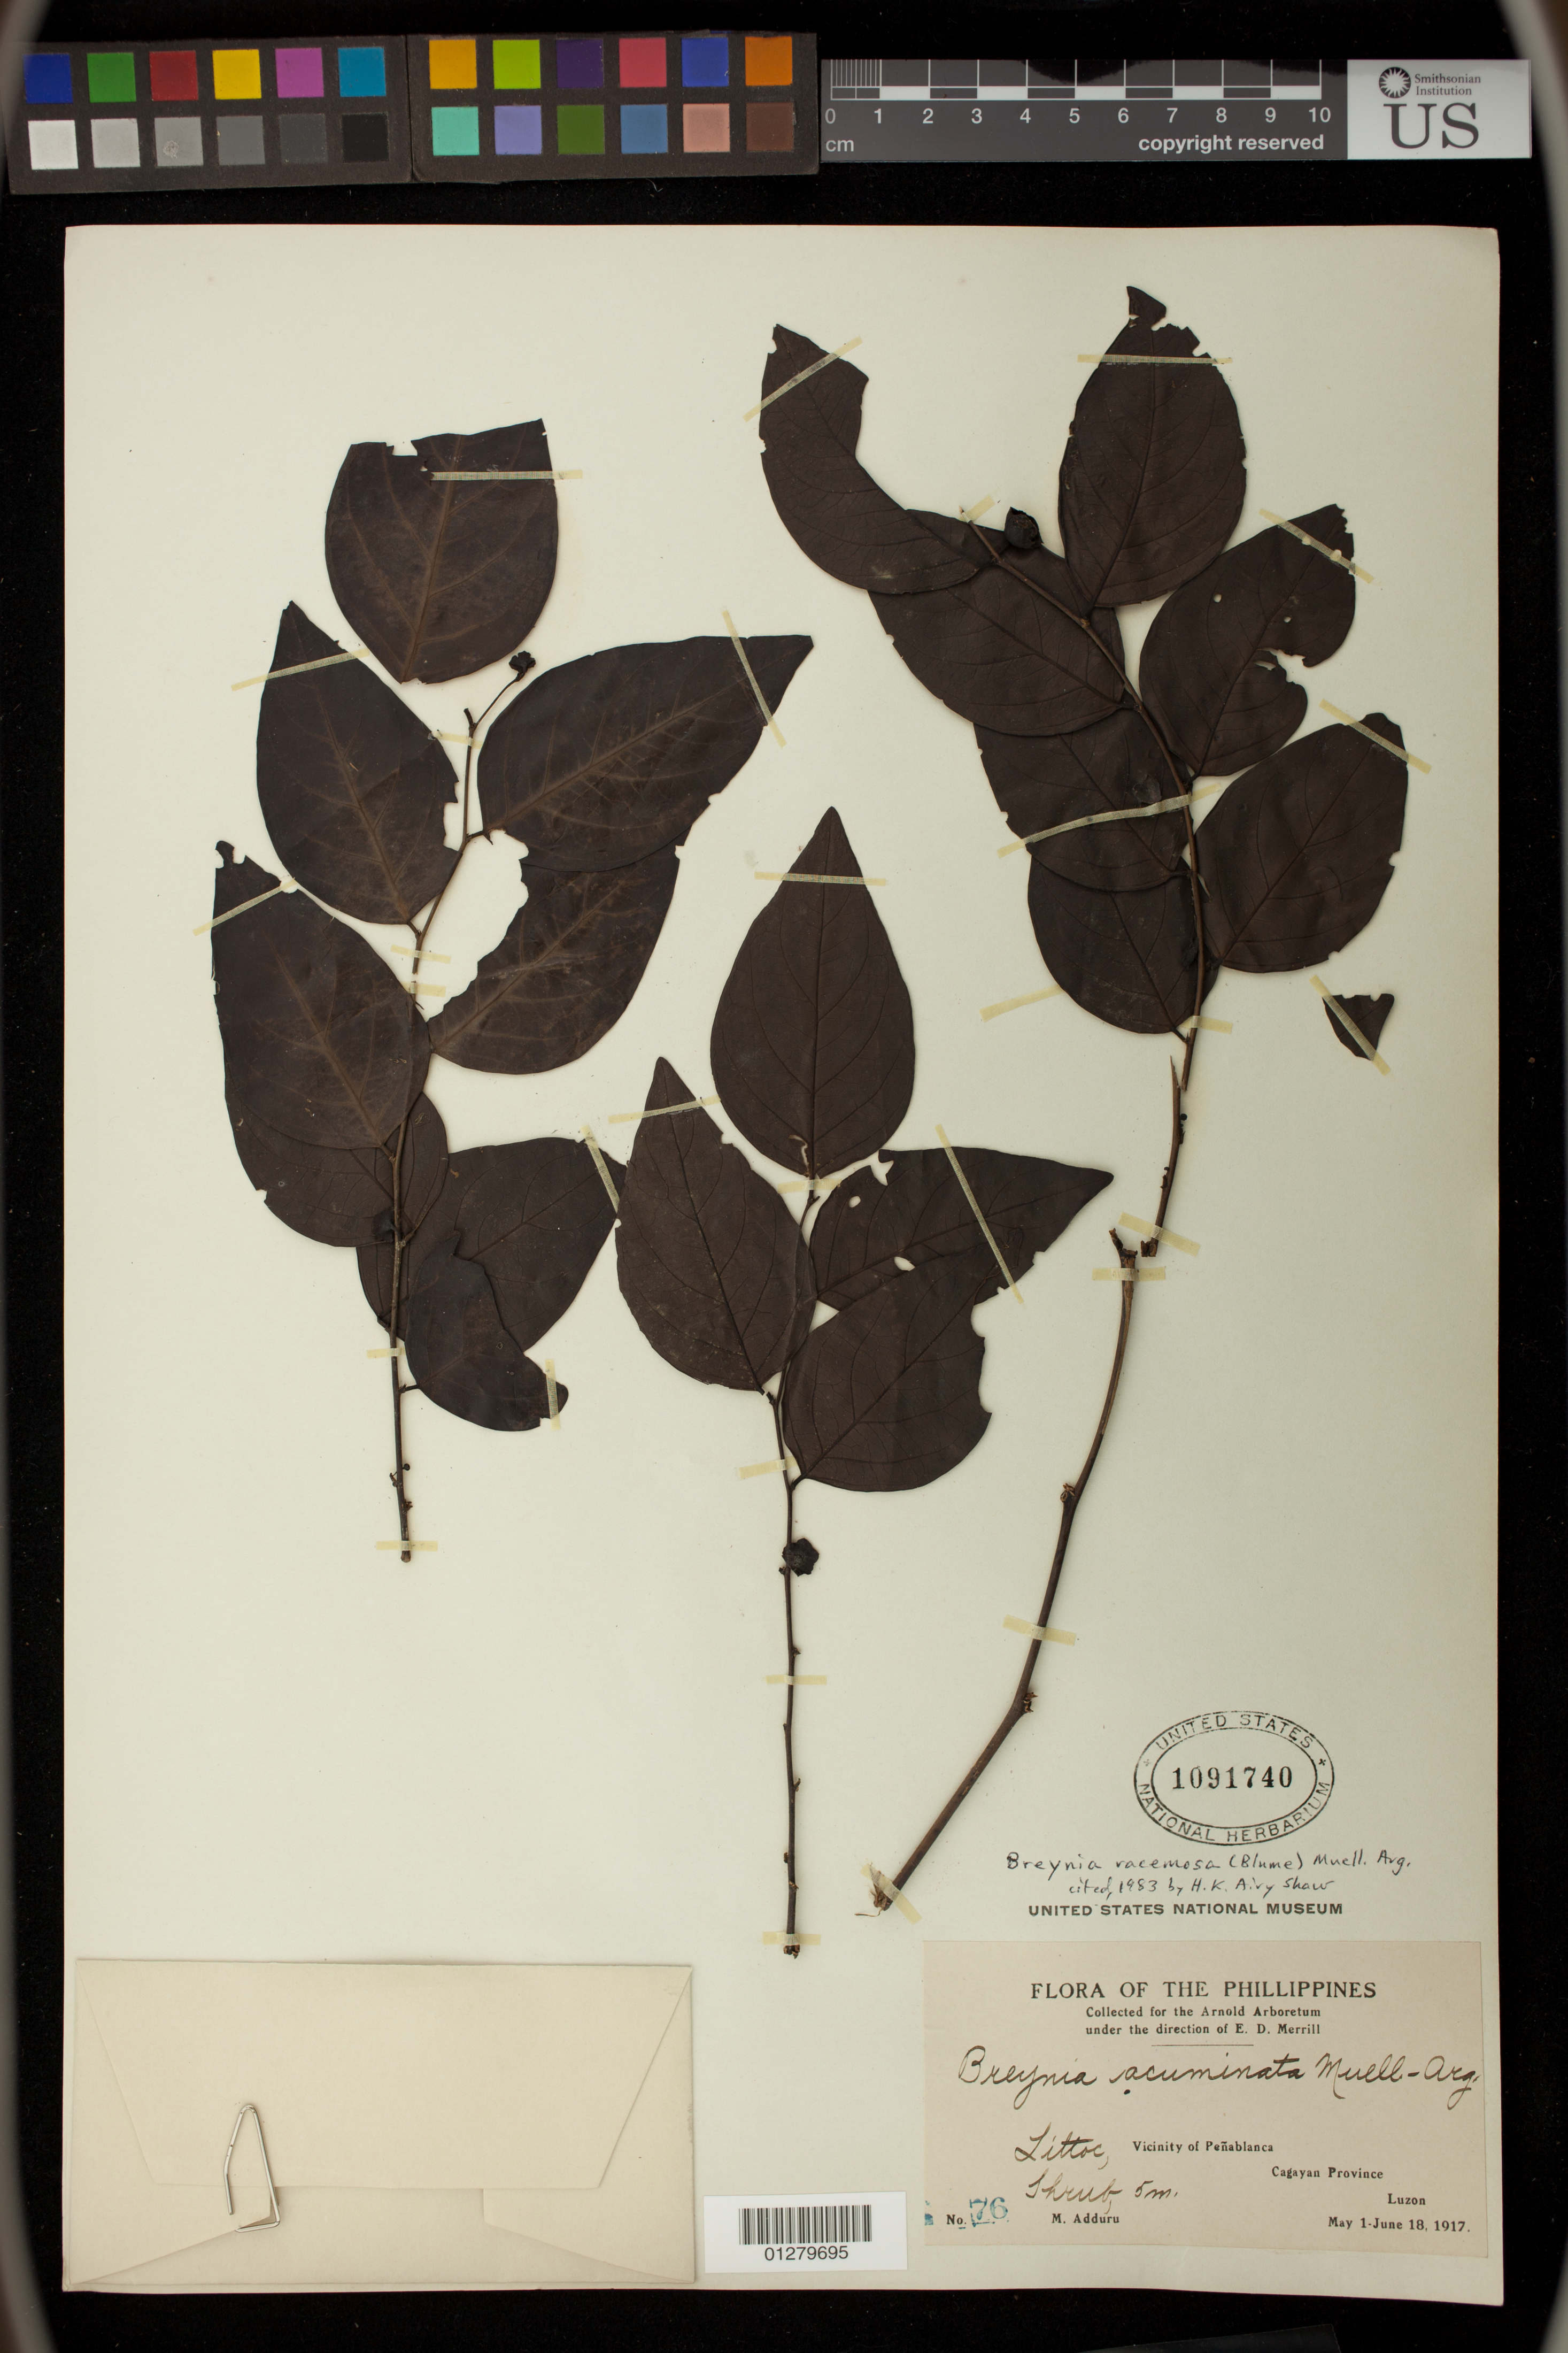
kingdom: Plantae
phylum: Tracheophyta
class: Magnoliopsida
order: Malpighiales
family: Phyllanthaceae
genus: Breynia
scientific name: Breynia racemosa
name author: (Blume) Müll. Arg.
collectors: M. Adduru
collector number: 76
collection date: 1917-05-01/1917-06-18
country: Philippines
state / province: Cagayan Valley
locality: Vicinity of Penablanca,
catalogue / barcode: US 1091740